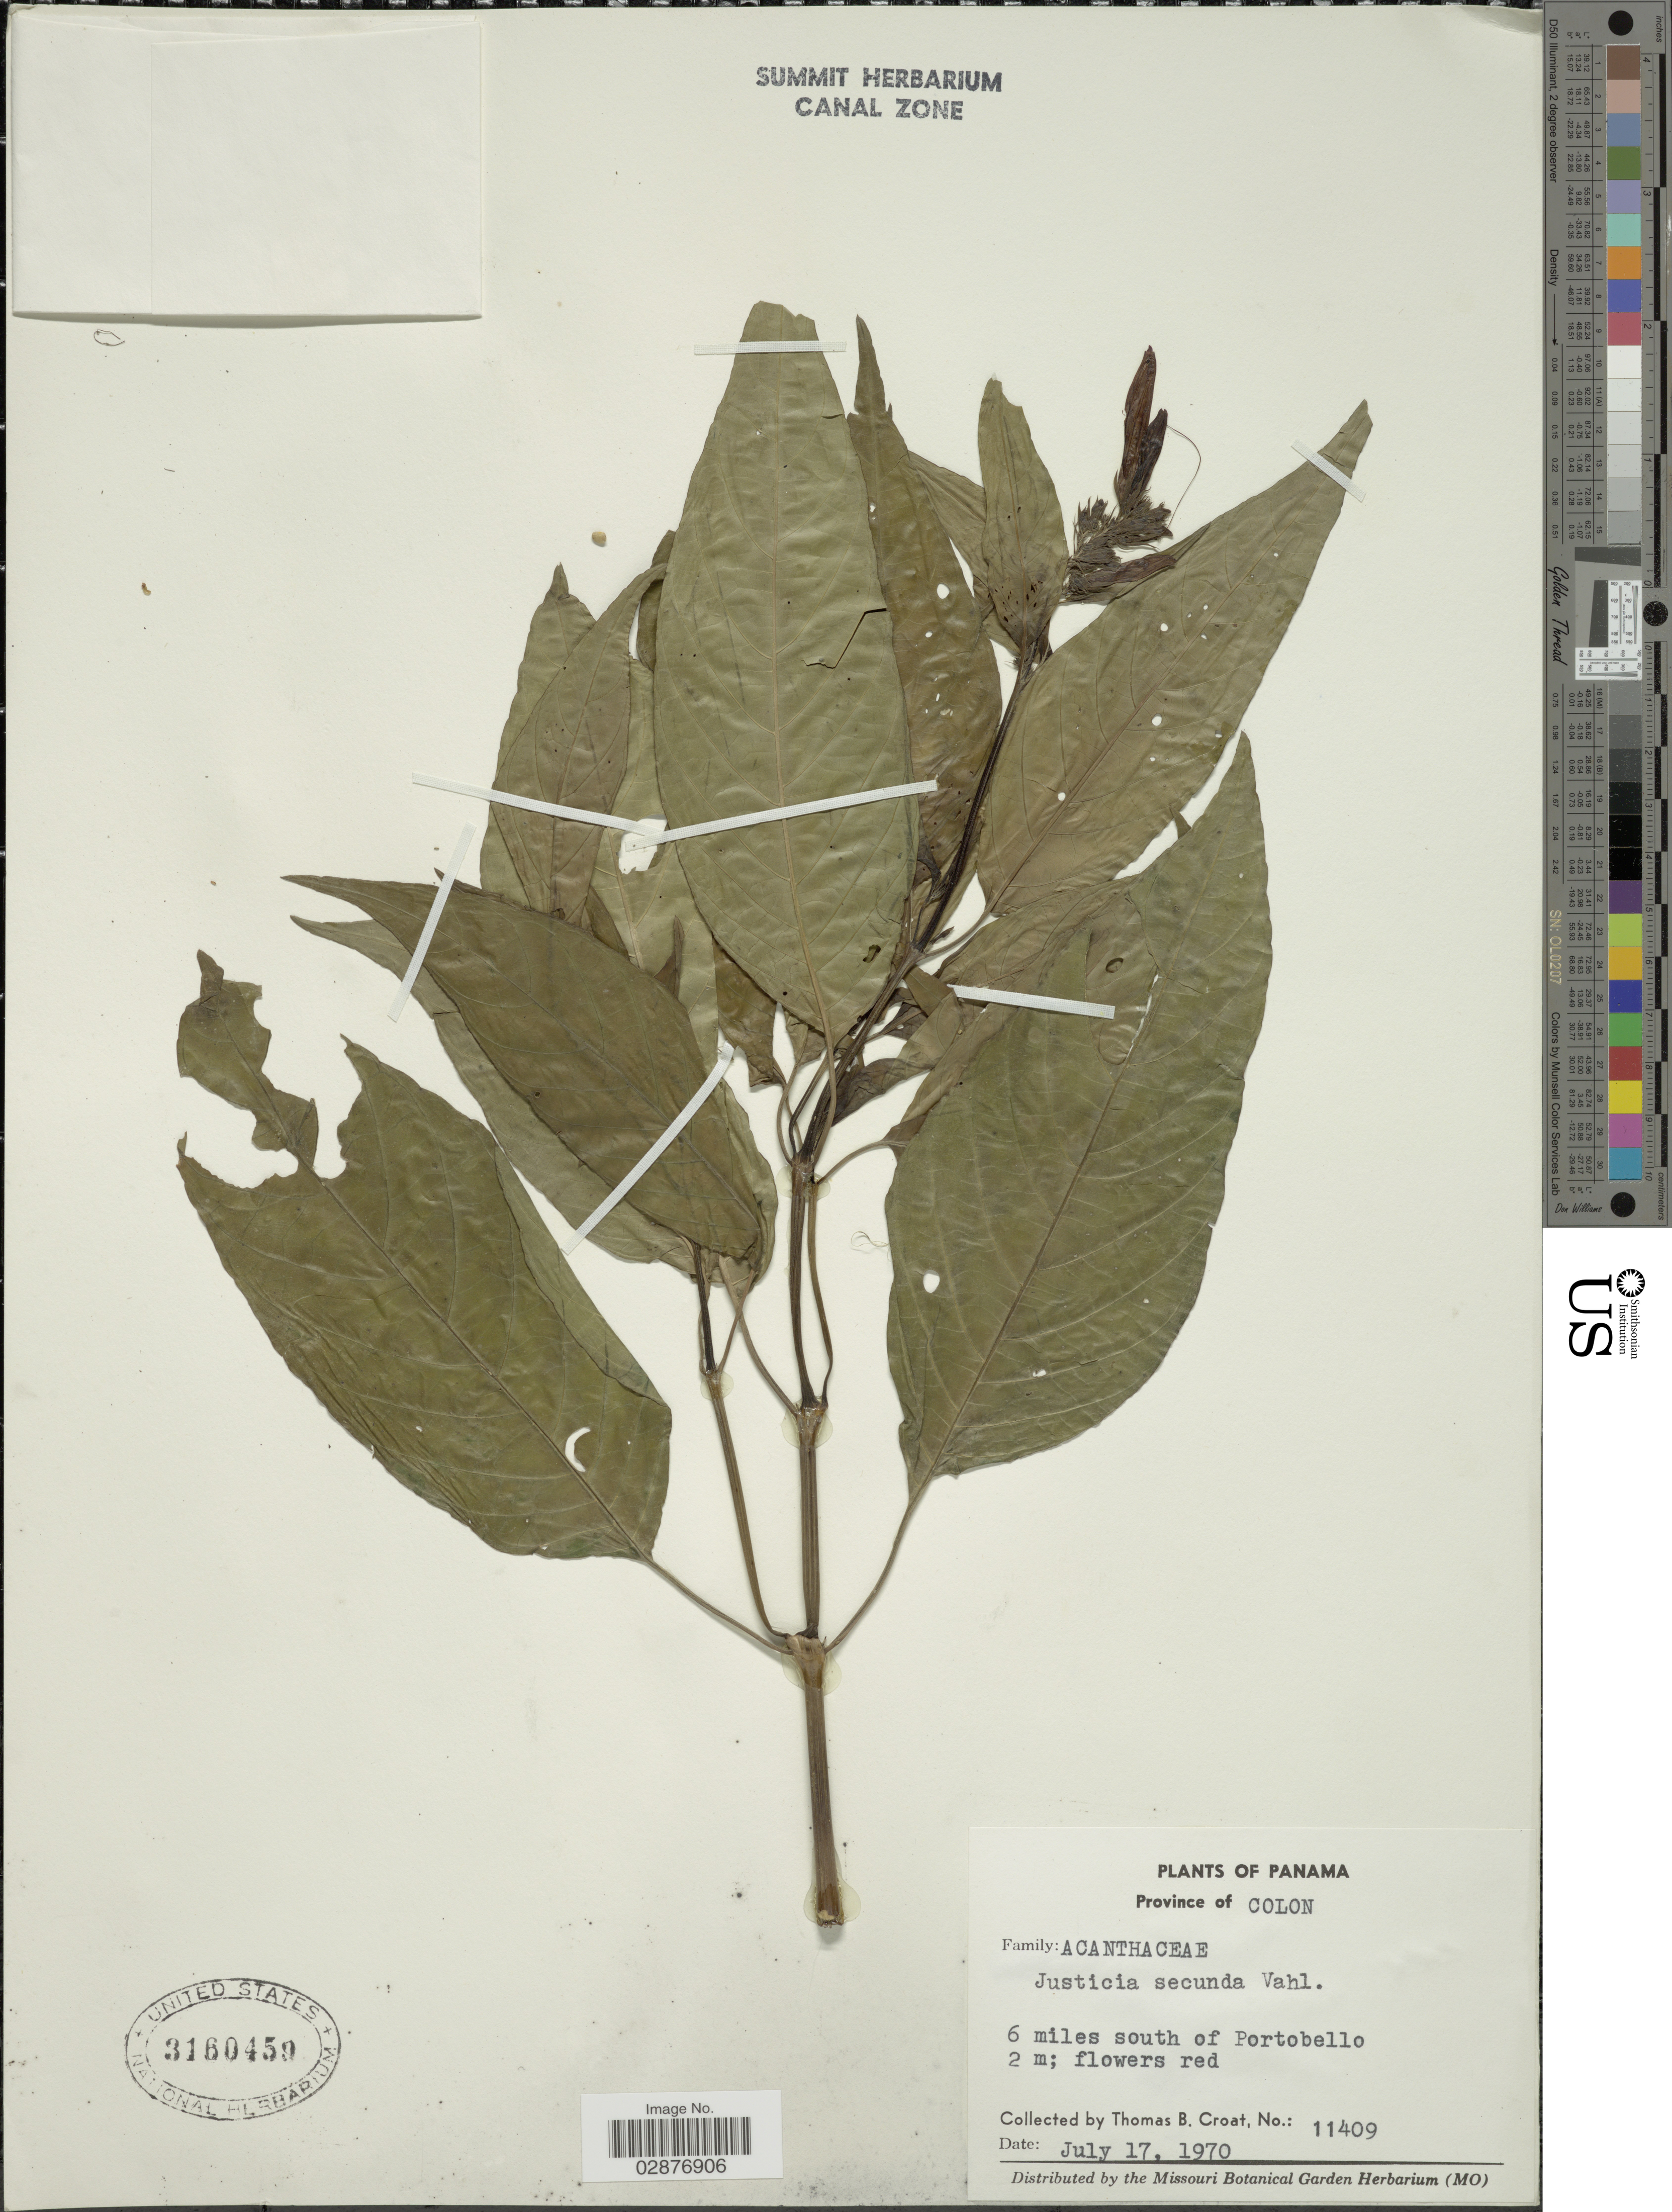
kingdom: Plantae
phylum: Tracheophyta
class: Magnoliopsida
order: Lamiales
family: Acanthaceae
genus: Justicia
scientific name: Justicia secunda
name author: Vahl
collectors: T. B. Croat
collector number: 11409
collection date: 1970-07-17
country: Panama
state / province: Colón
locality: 6 miles south of Portobello.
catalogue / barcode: US 3160459